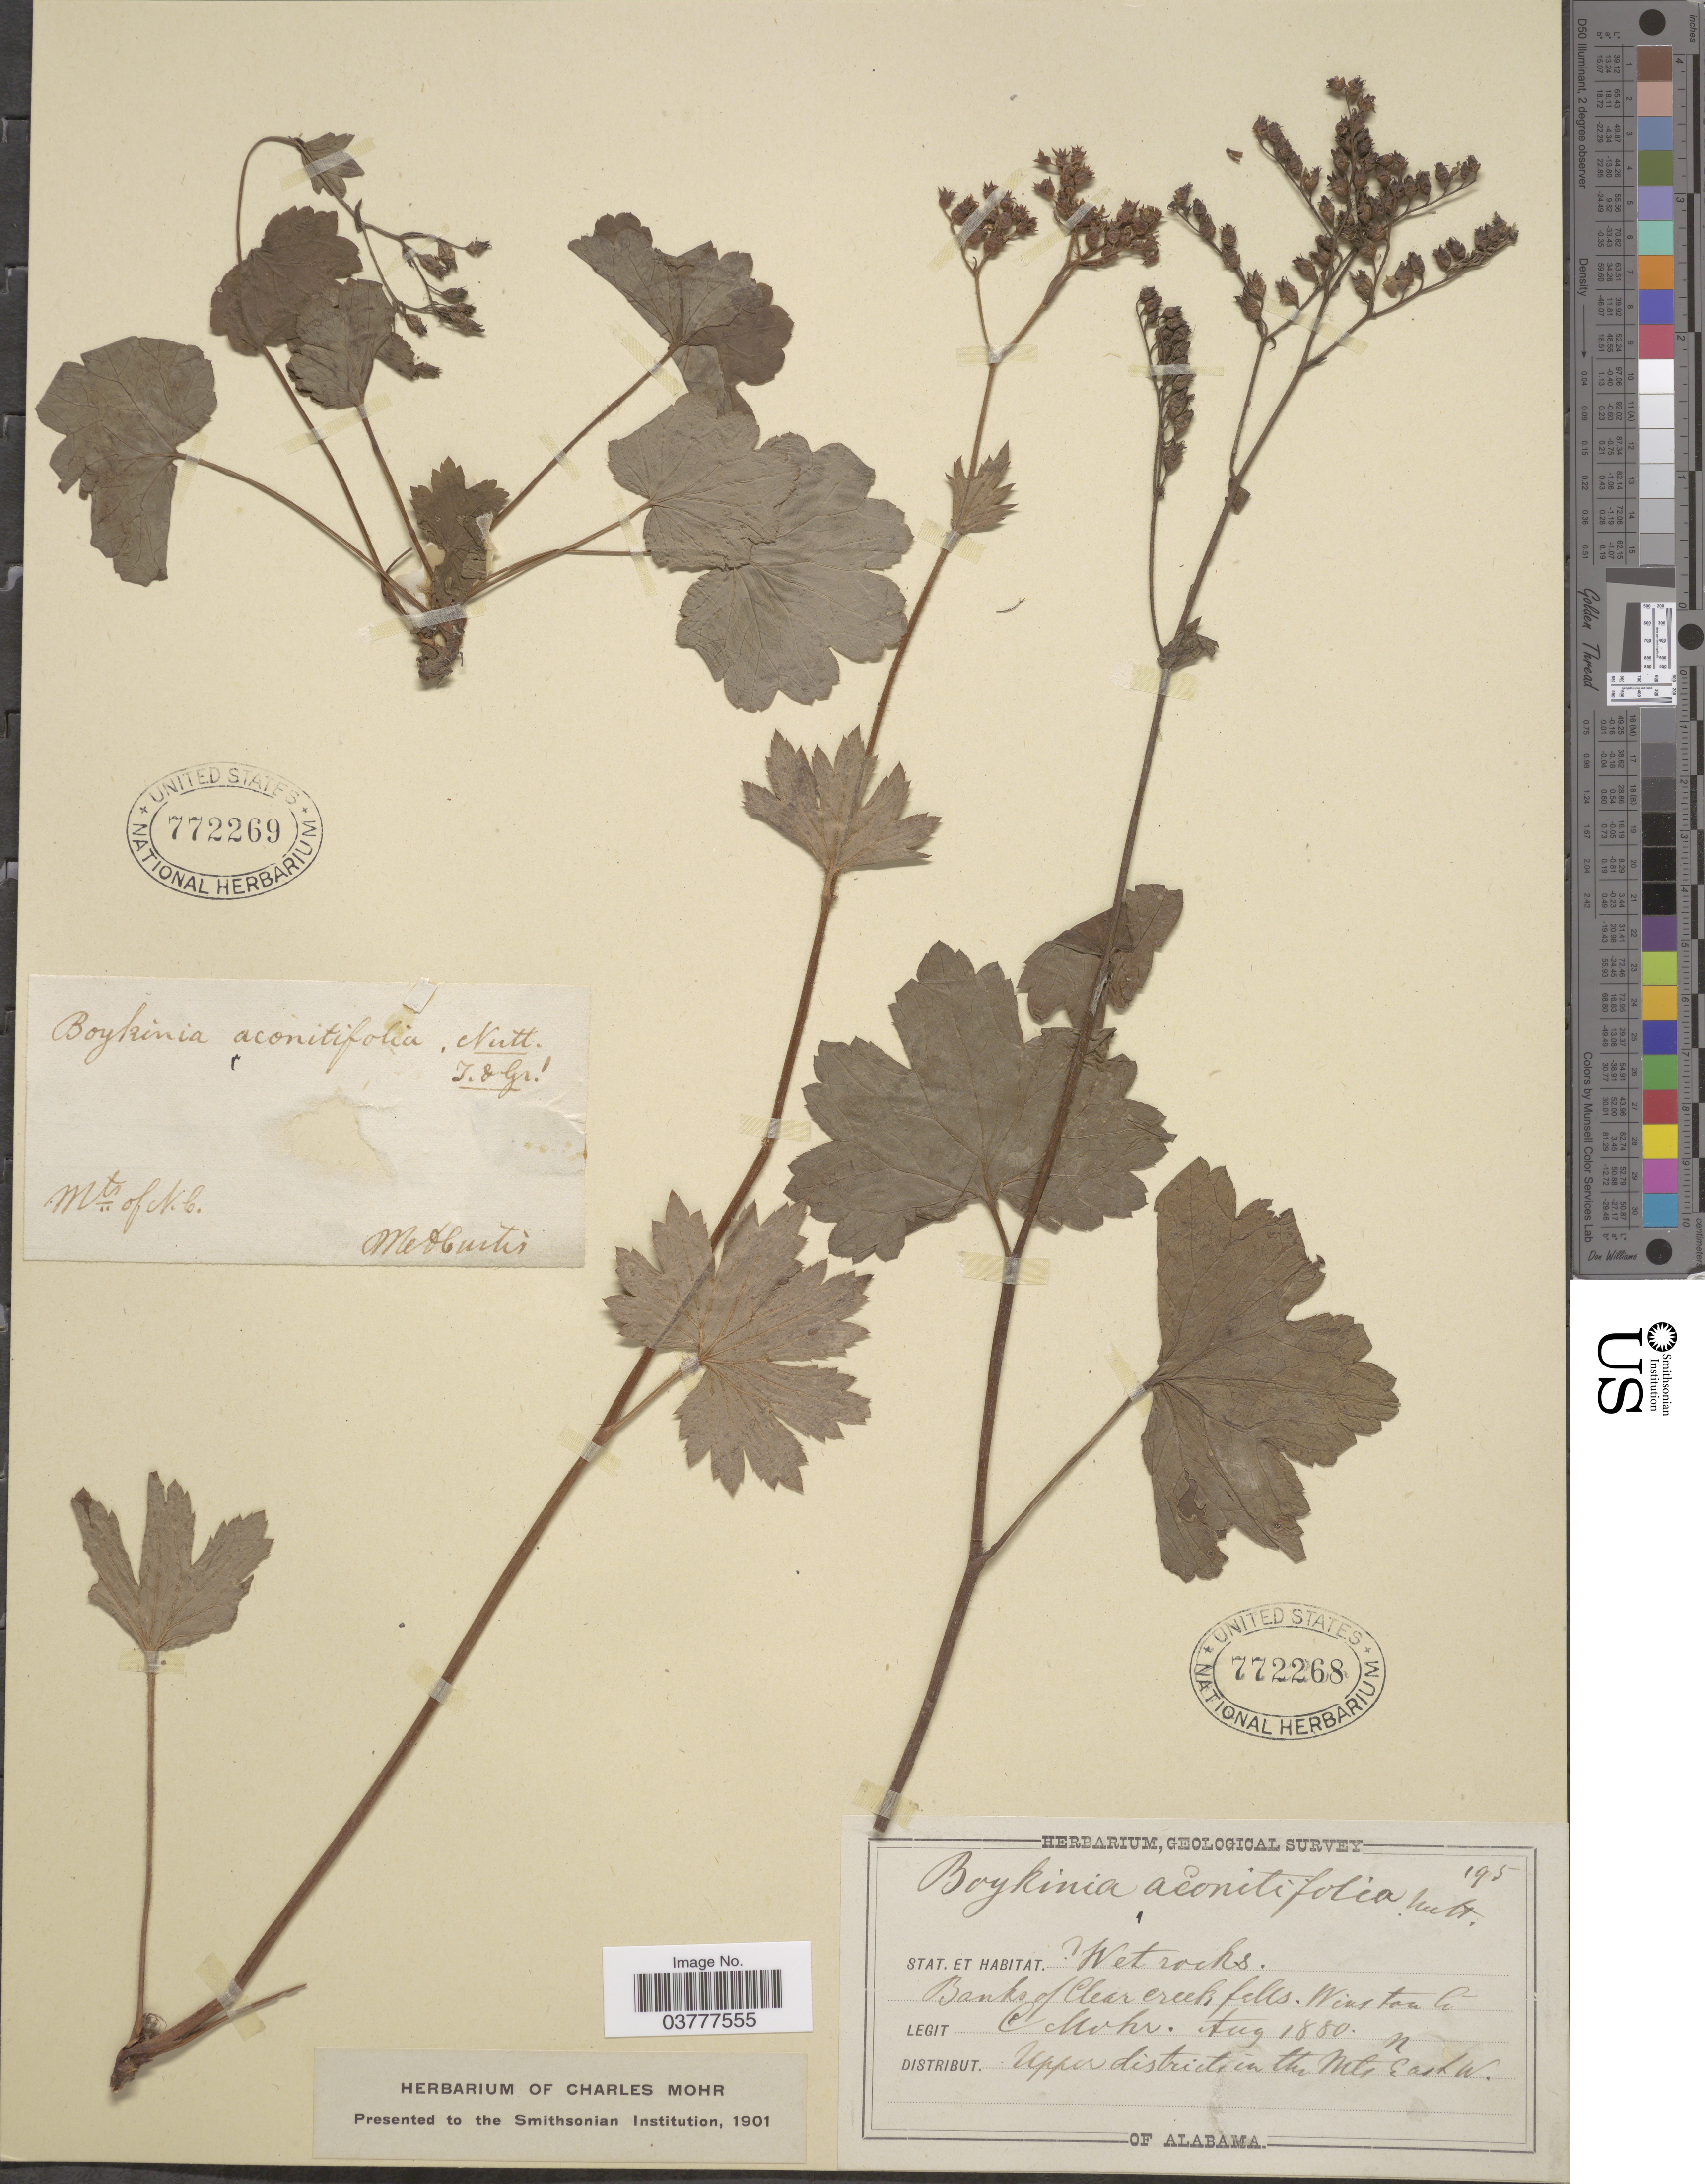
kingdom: Plantae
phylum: Tracheophyta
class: Magnoliopsida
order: Saxifragales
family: Saxifragaceae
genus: Boykinia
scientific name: Boykinia aconitifolia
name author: Nutt.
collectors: Mohr, C. T. (herbarium)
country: United States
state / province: North Carolina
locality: Mts.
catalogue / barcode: US 772269-2